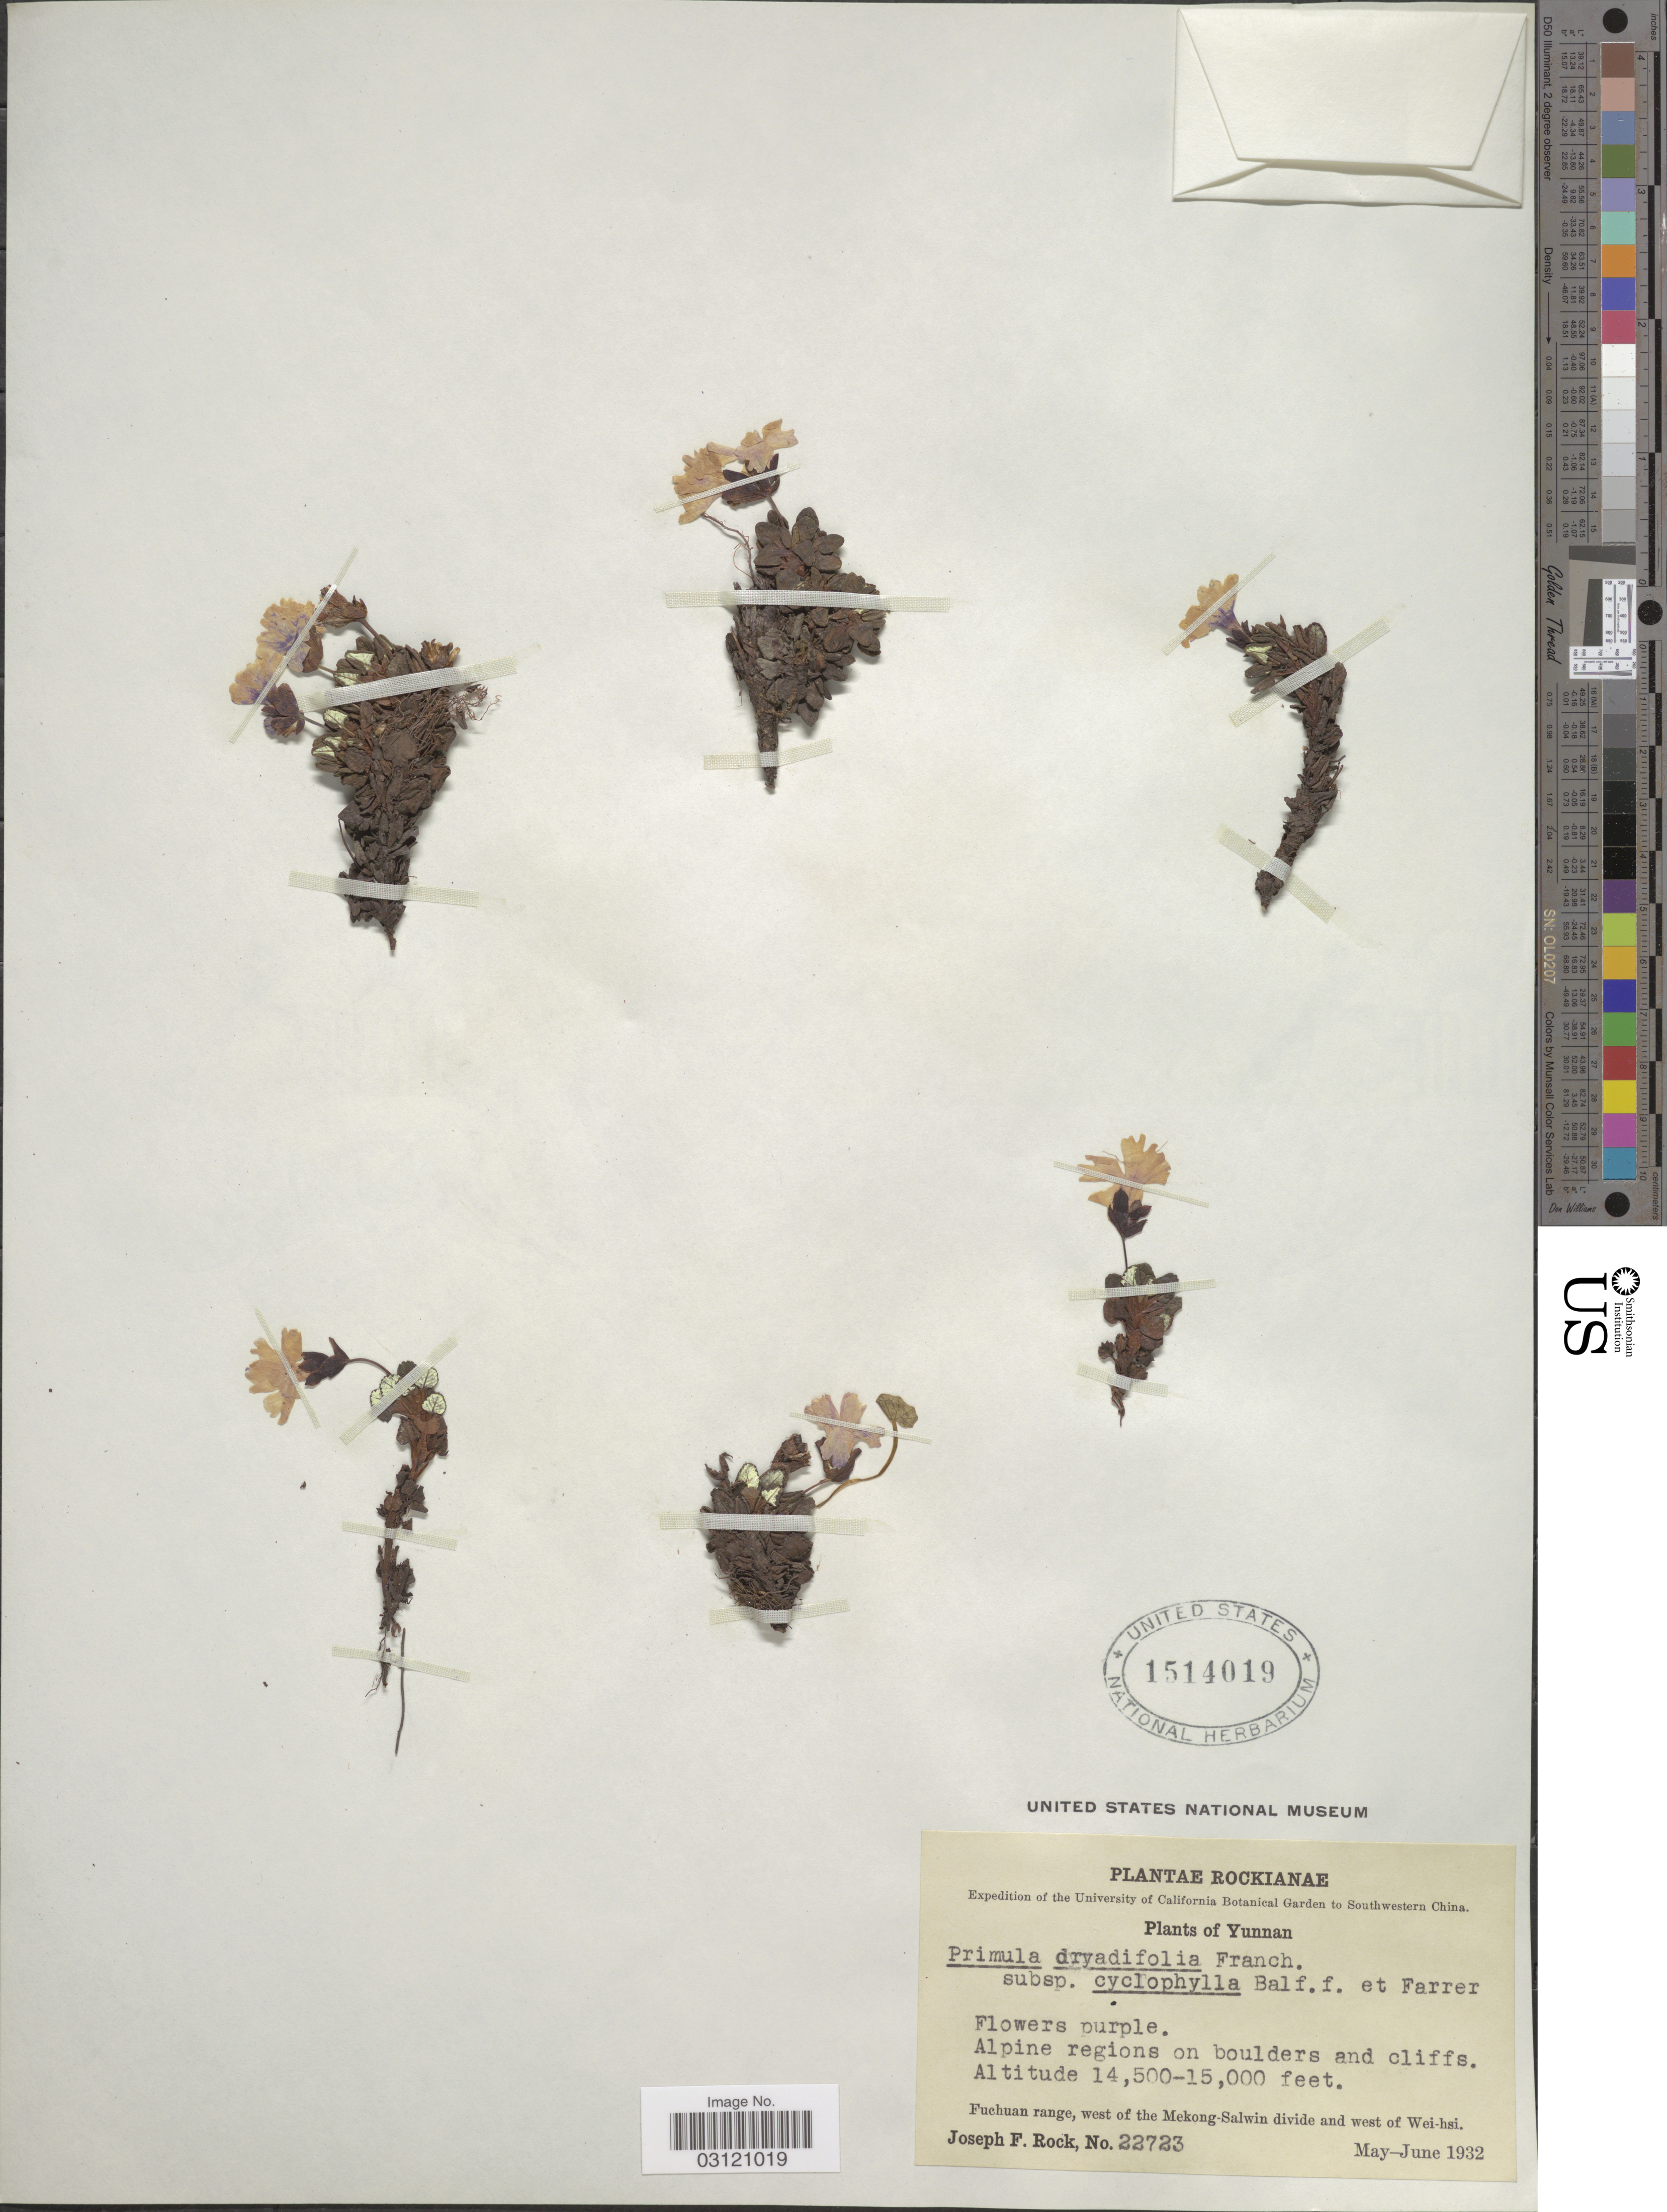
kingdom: Plantae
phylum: Tracheophyta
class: Magnoliopsida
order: Ericales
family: Primulaceae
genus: Primula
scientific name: Primula dryadifolia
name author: Franch.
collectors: J. F. Rock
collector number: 22723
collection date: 1932-05/1932-06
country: China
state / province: Yunnan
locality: Southwestern China. Fuchuan range, west of the Mekong-Salwin divide and west of Wei-hsi.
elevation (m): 4420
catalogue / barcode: US 1514019